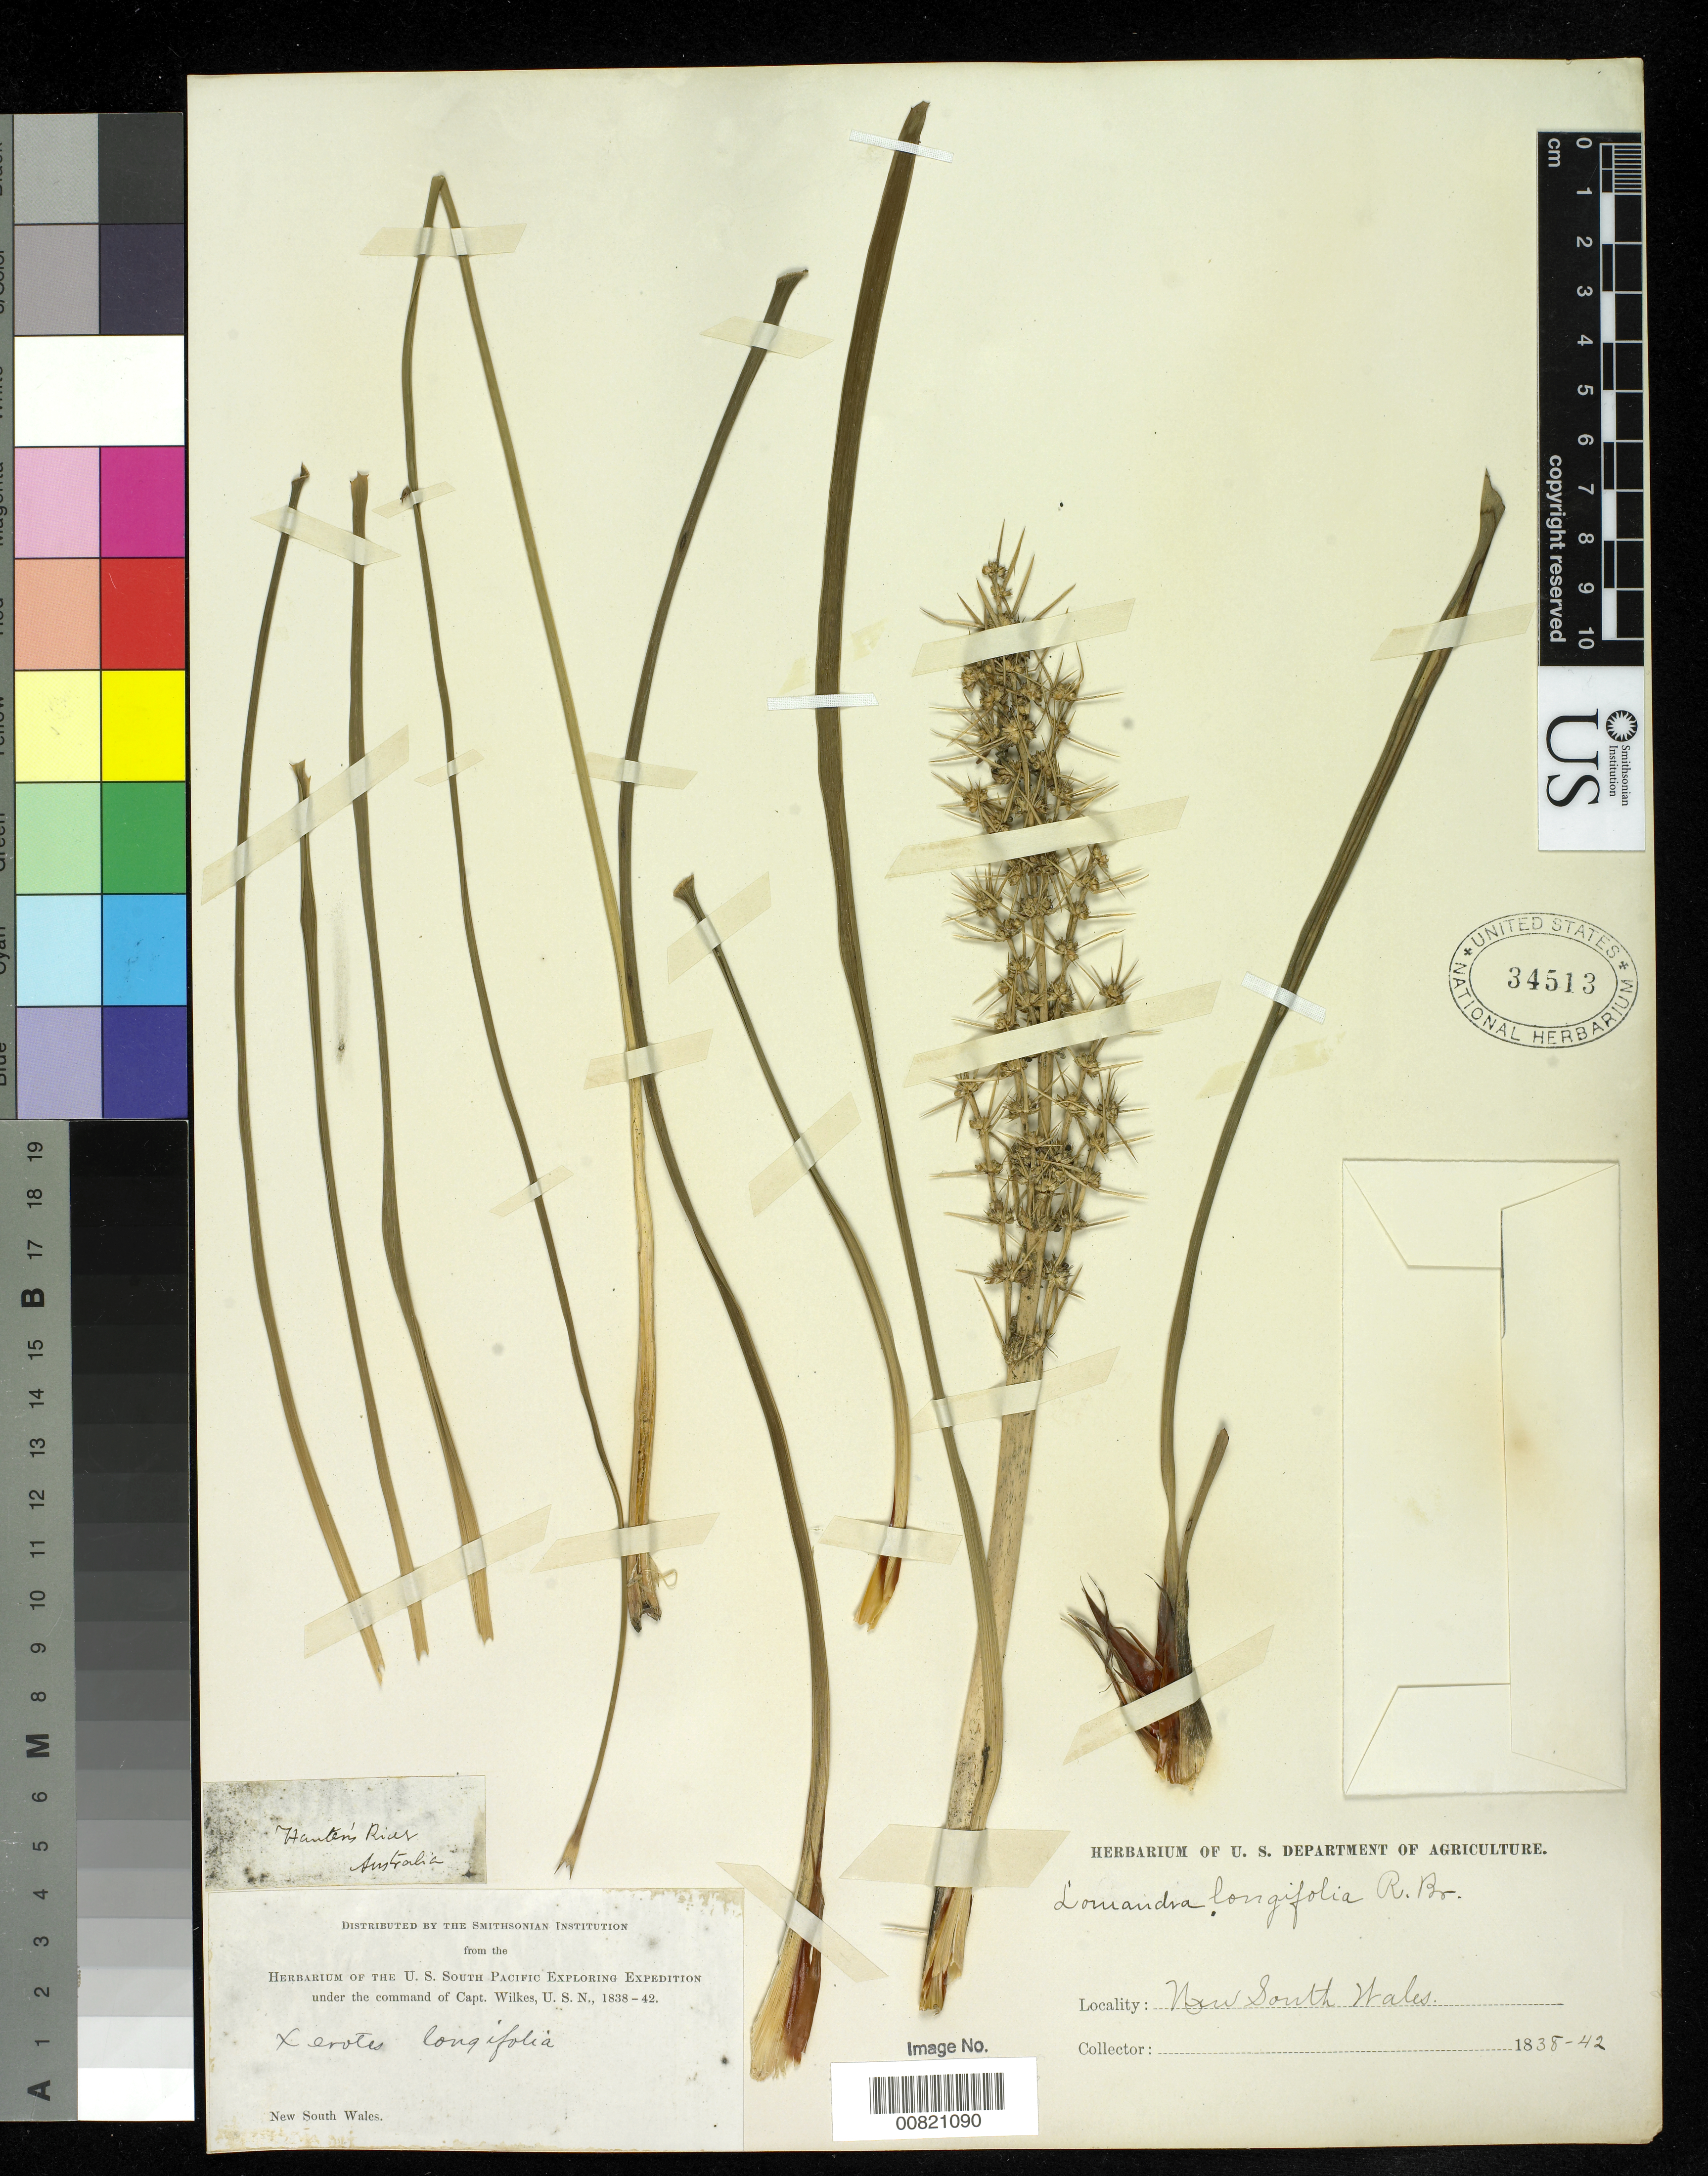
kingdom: Plantae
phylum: Tracheophyta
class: Liliopsida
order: Asparagales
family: Asparagaceae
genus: Lomandra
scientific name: Lomandra longifolia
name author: Labill.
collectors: Wilkes Explor. Exped.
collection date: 1838/1842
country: Australia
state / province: New South Wales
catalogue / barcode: US 34513